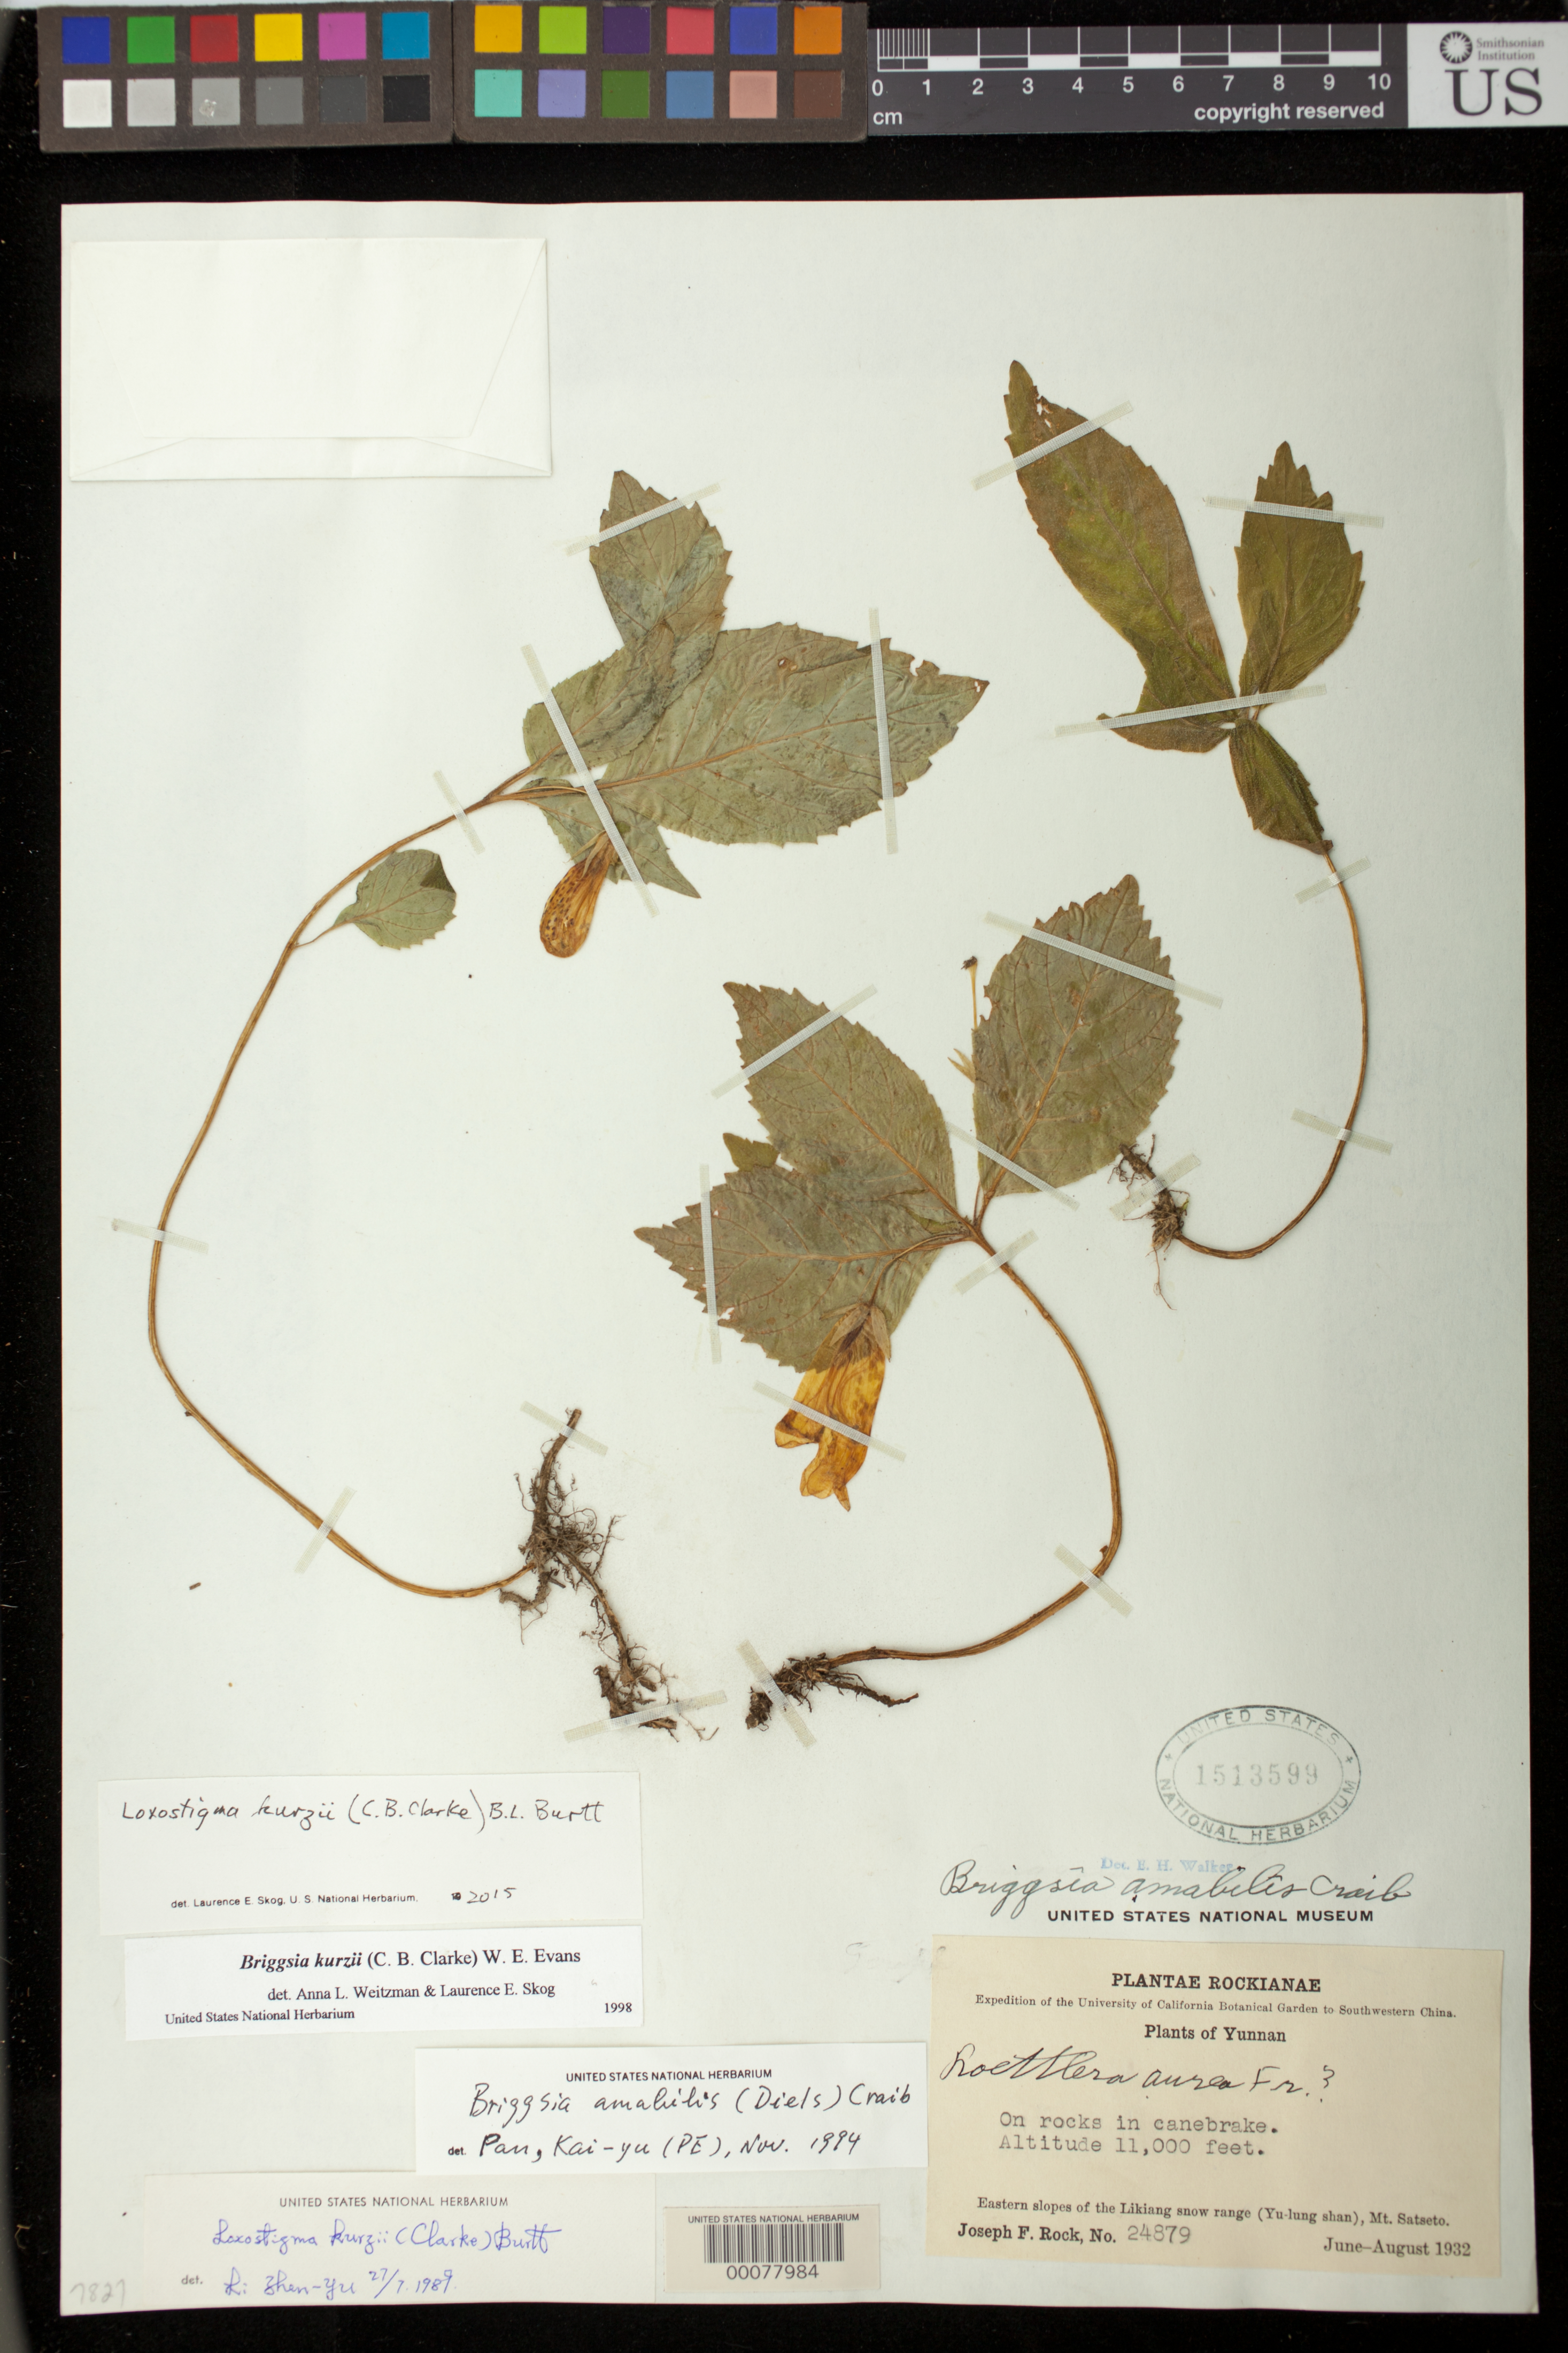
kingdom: Plantae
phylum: Tracheophyta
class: Magnoliopsida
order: Lamiales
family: Gesneriaceae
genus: Briggsia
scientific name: Briggsia kurzii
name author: (C.B. Clarke) W.E. Evans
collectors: J. F. Rock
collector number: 24879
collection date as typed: Jun-Aug 1932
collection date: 1932-06/1932-08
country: China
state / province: Yunnan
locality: Eastern slopes of the likiang snow range (yu-lung shan), mt satseto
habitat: On rocks in canebrake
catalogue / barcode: US 1513599